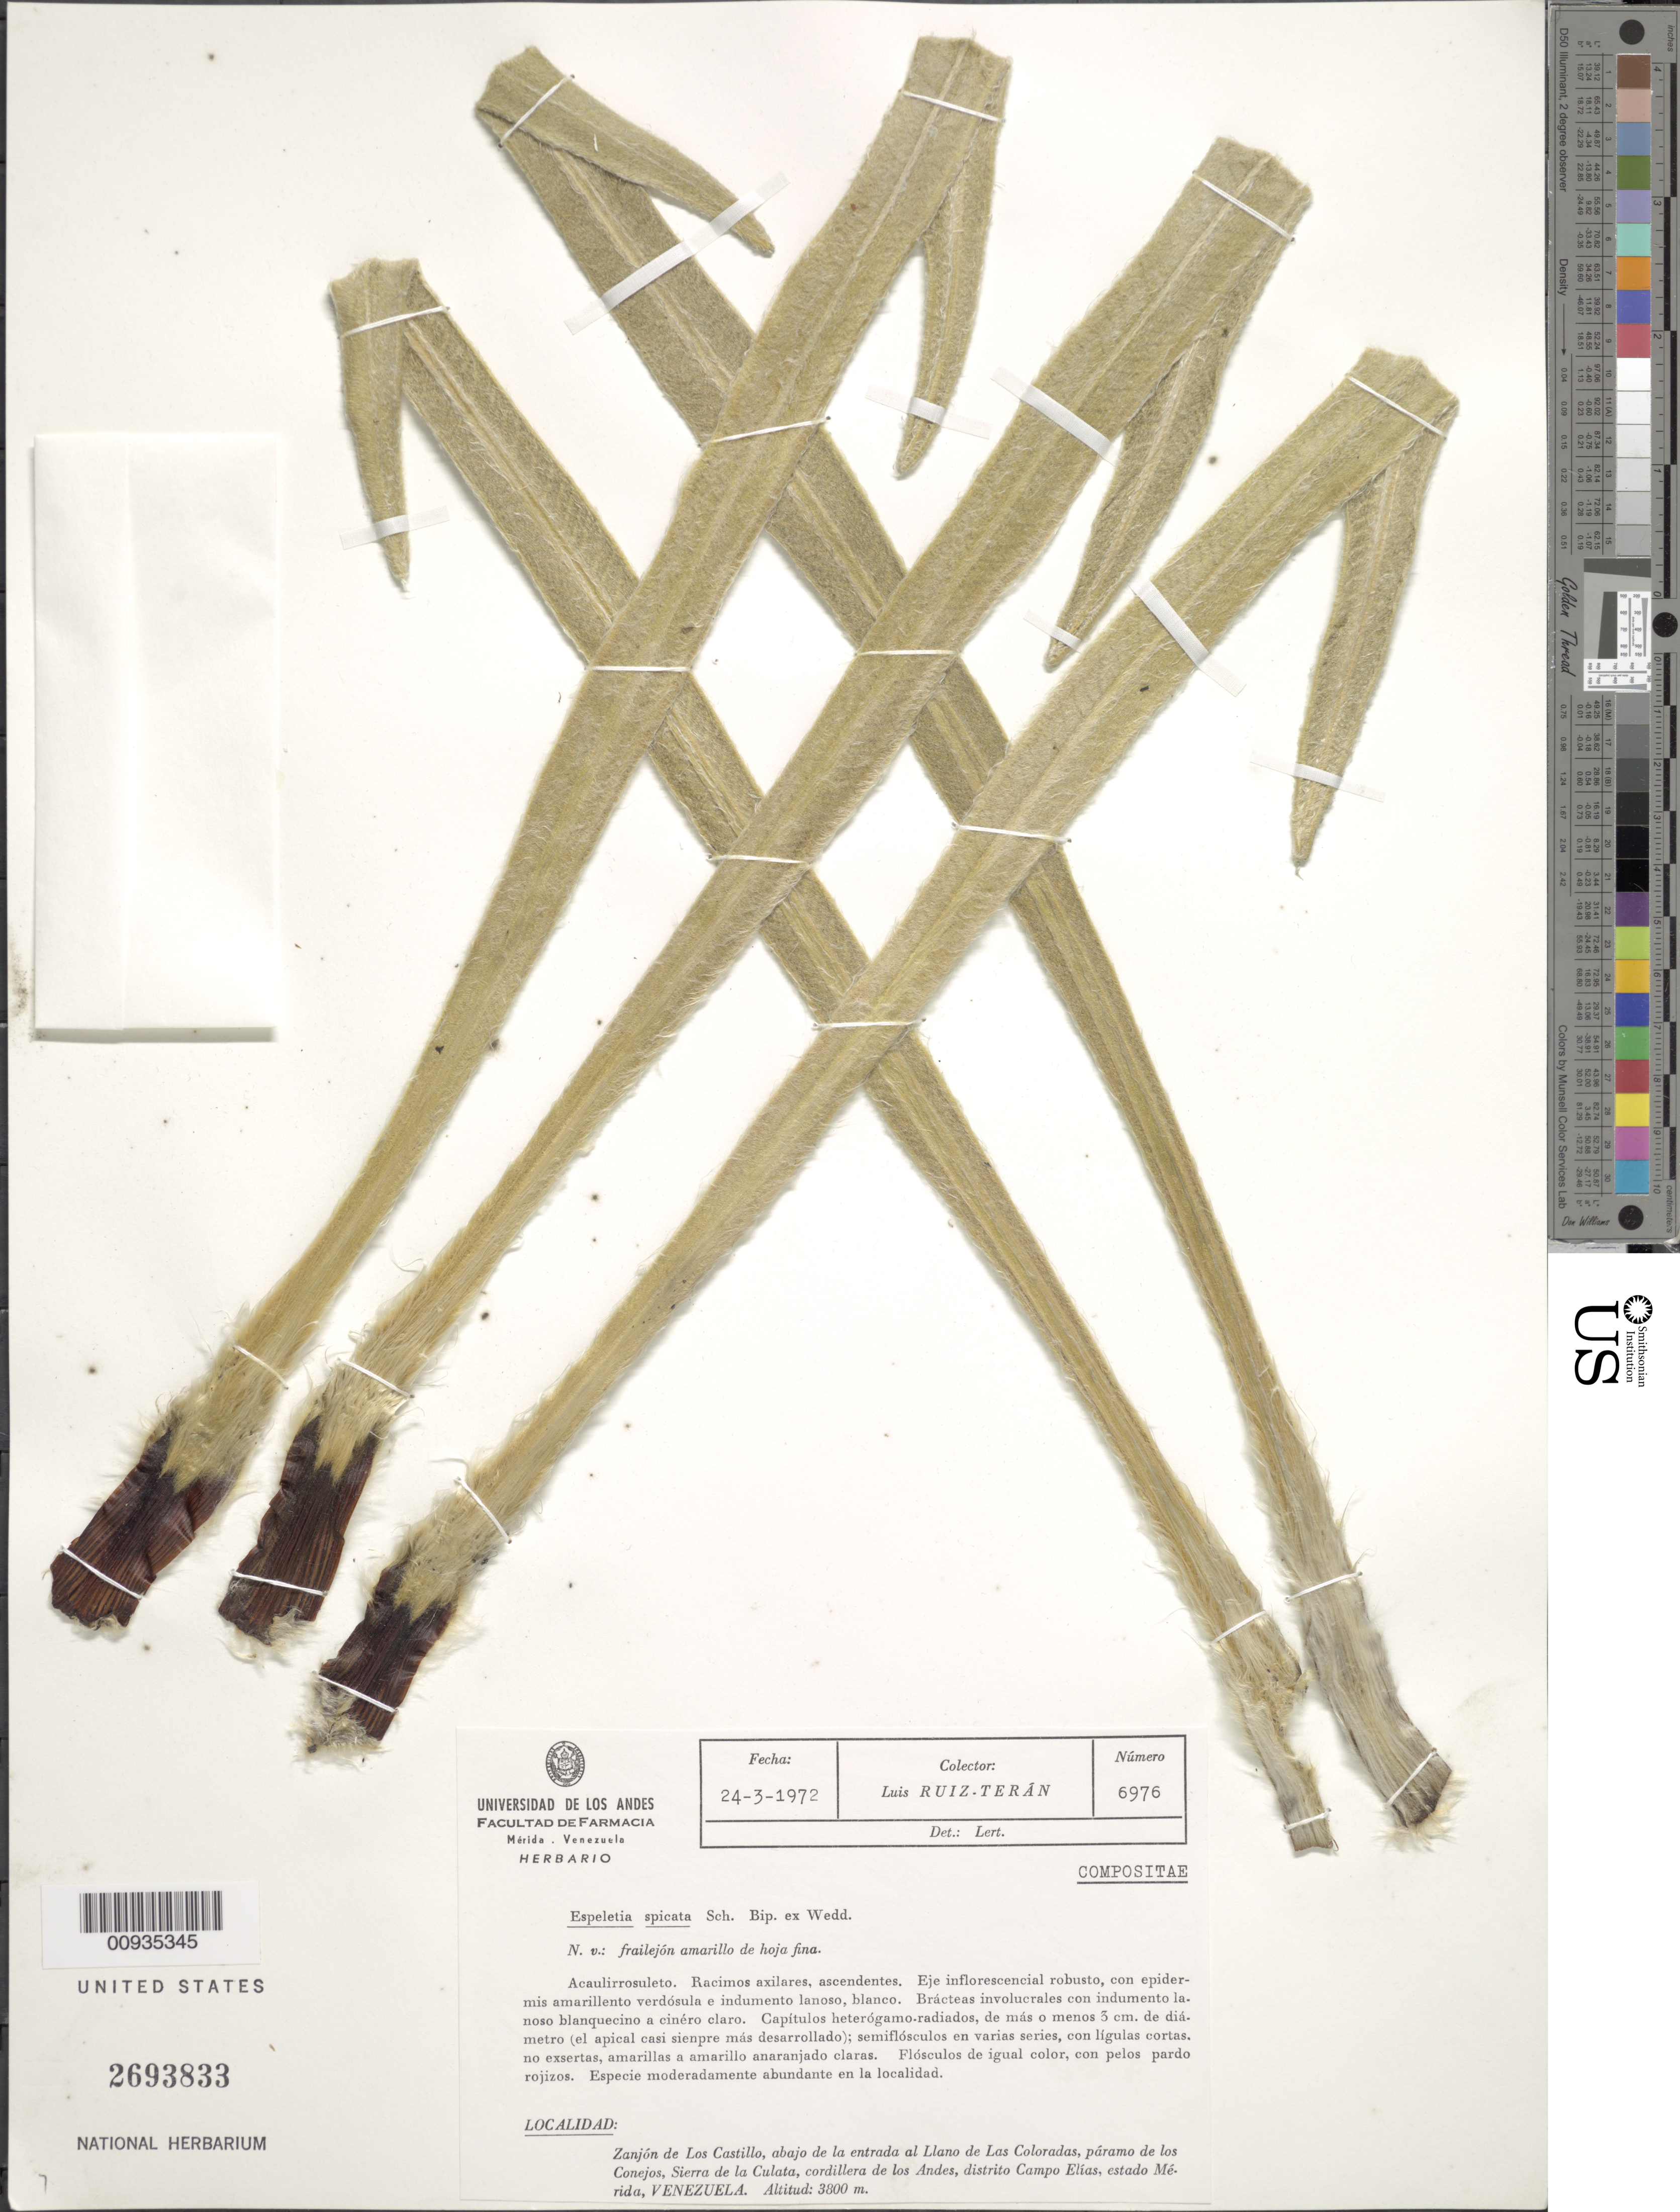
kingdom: Plantae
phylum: Tracheophyta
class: Magnoliopsida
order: Asterales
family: Asteraceae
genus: Coespeletia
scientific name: Coespeletia spicata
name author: (Sch. Bip. ex Wedd.) Cuatrec.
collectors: L. Teran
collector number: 6976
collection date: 1972-03-24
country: Venezuela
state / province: Mérida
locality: Zanjon de Los Castillo, abajo de la entrada al Llano de Las Colorados, paramo de los Conejos, Sierra de la Culata, cordillera de los Andes, distrito Campo Elias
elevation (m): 3800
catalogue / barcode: US 2693833